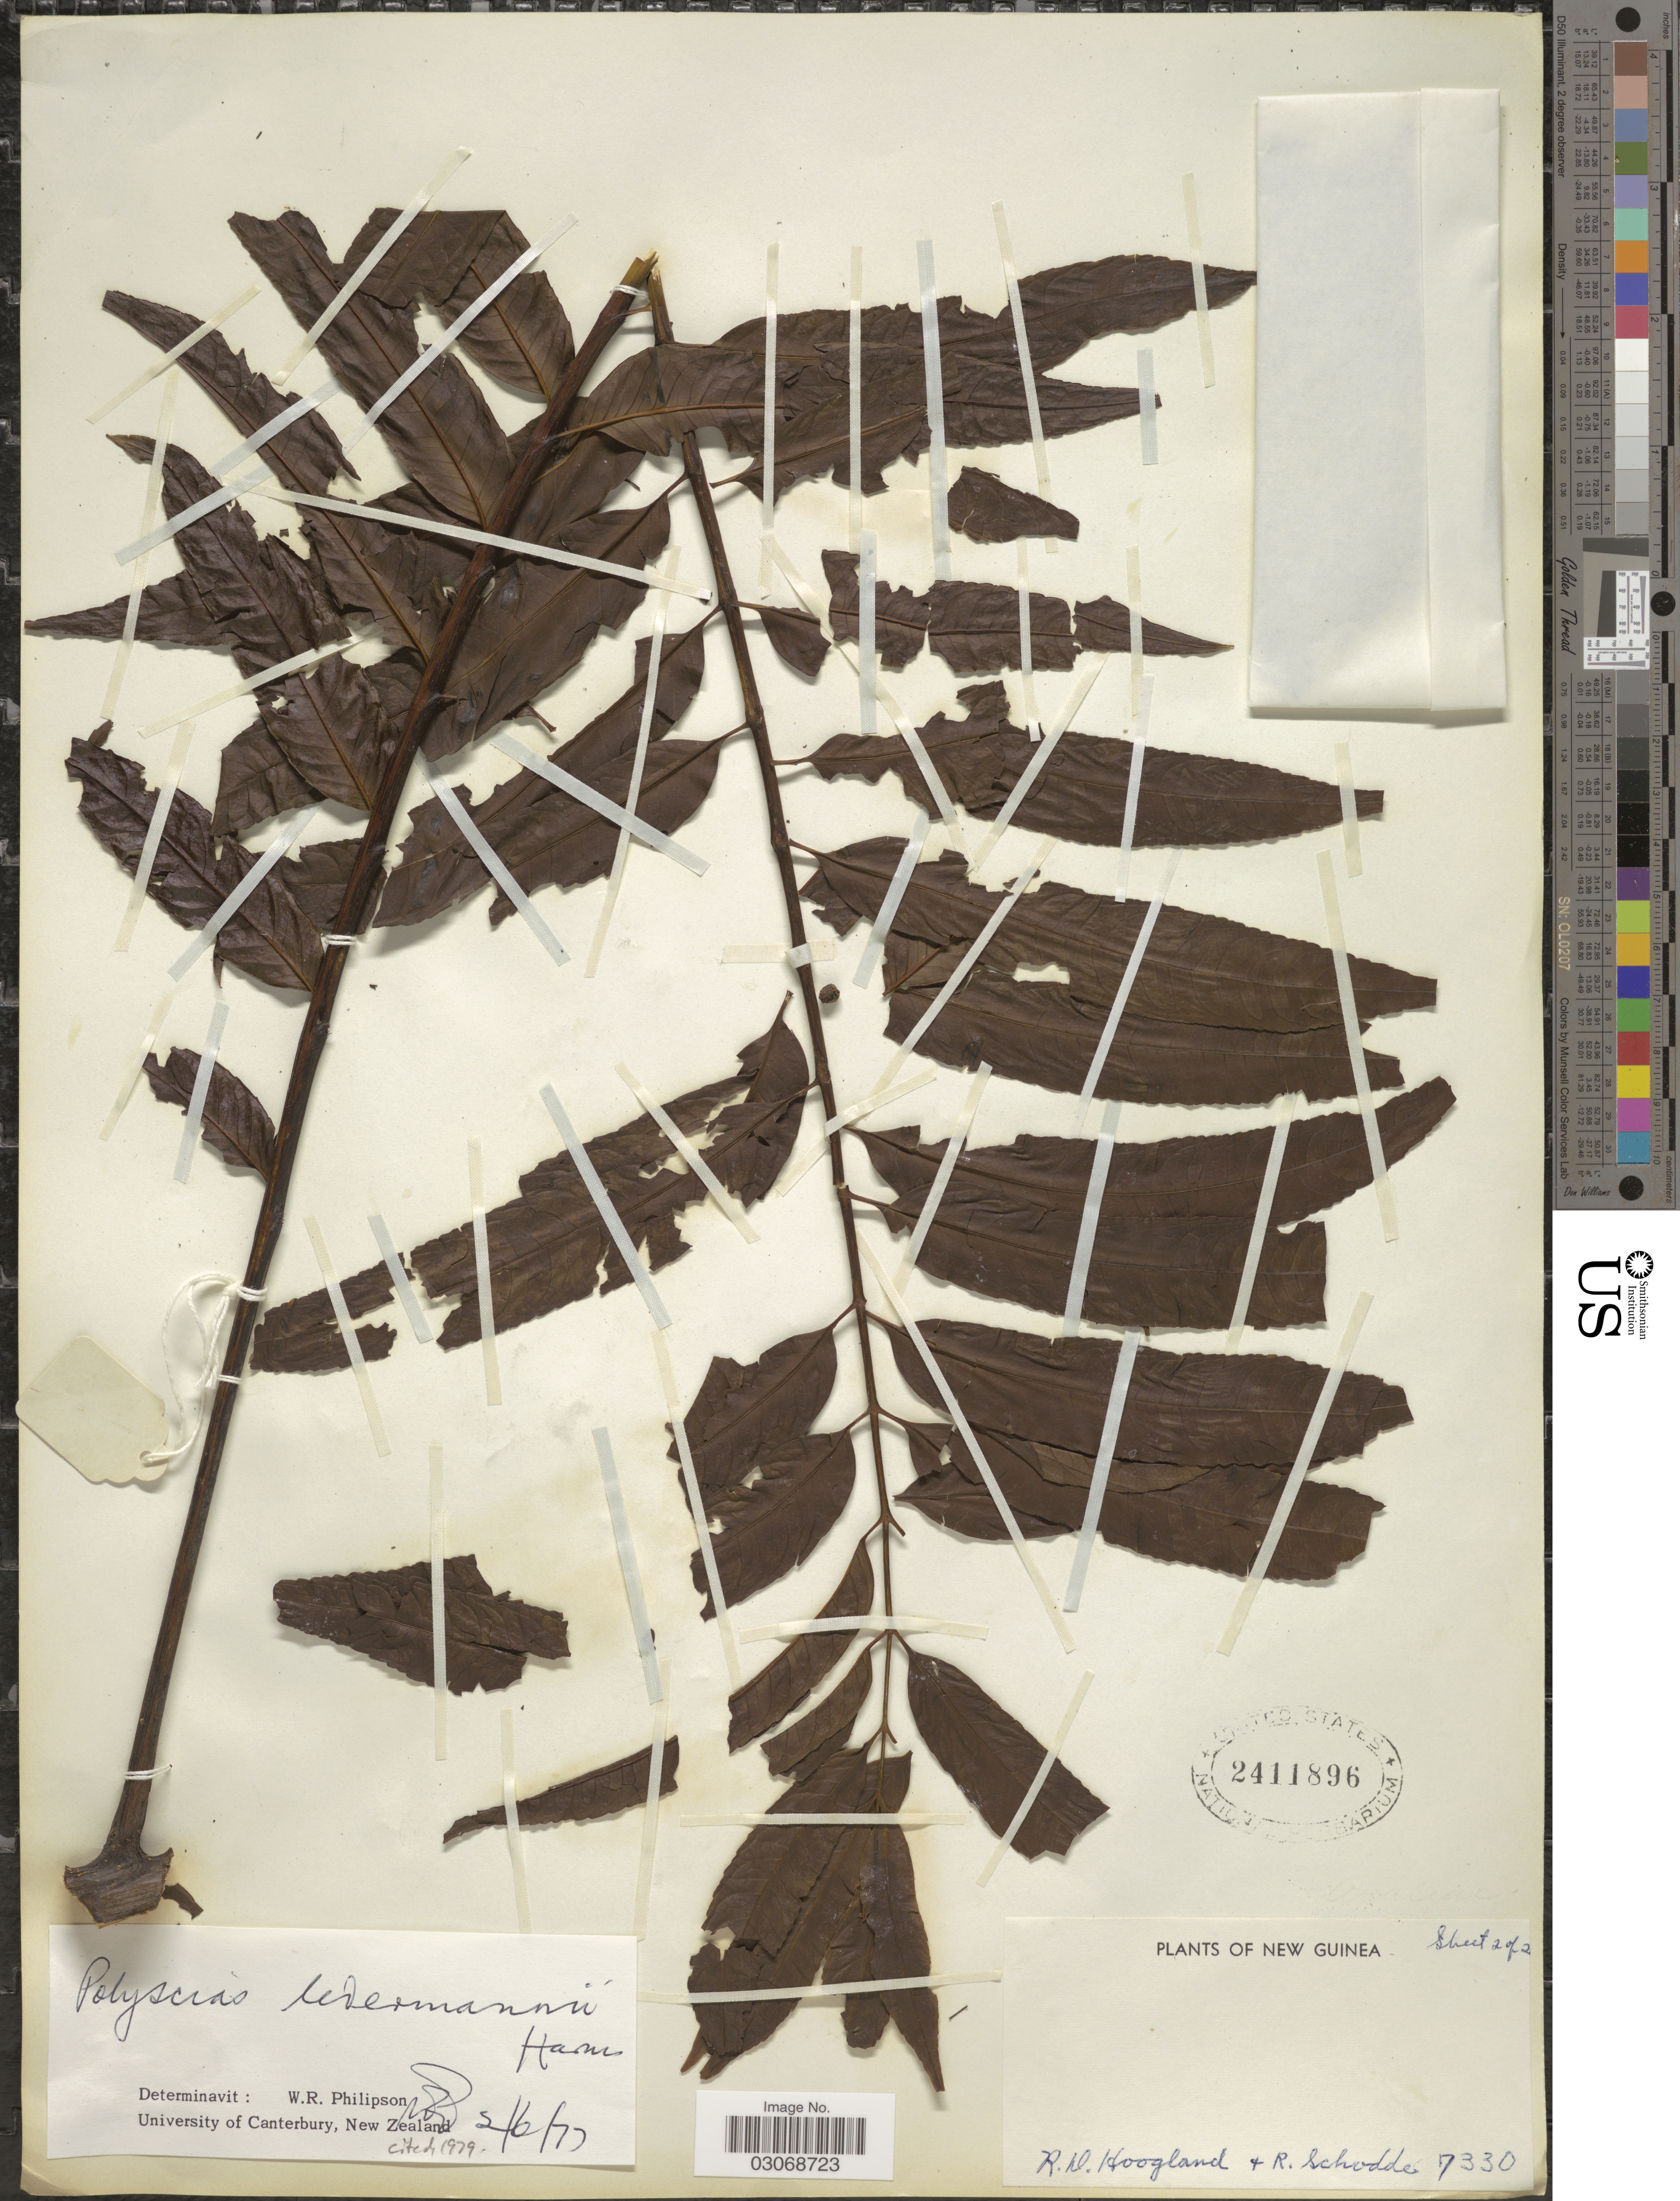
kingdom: Plantae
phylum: Tracheophyta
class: Magnoliopsida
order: Apiales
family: Araliaceae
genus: Polyscias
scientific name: Polyscias ledermannii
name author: Harms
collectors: R. D. Hoogland & R. Schodde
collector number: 7330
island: New Guinea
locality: New Guinea.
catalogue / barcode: US 2411896